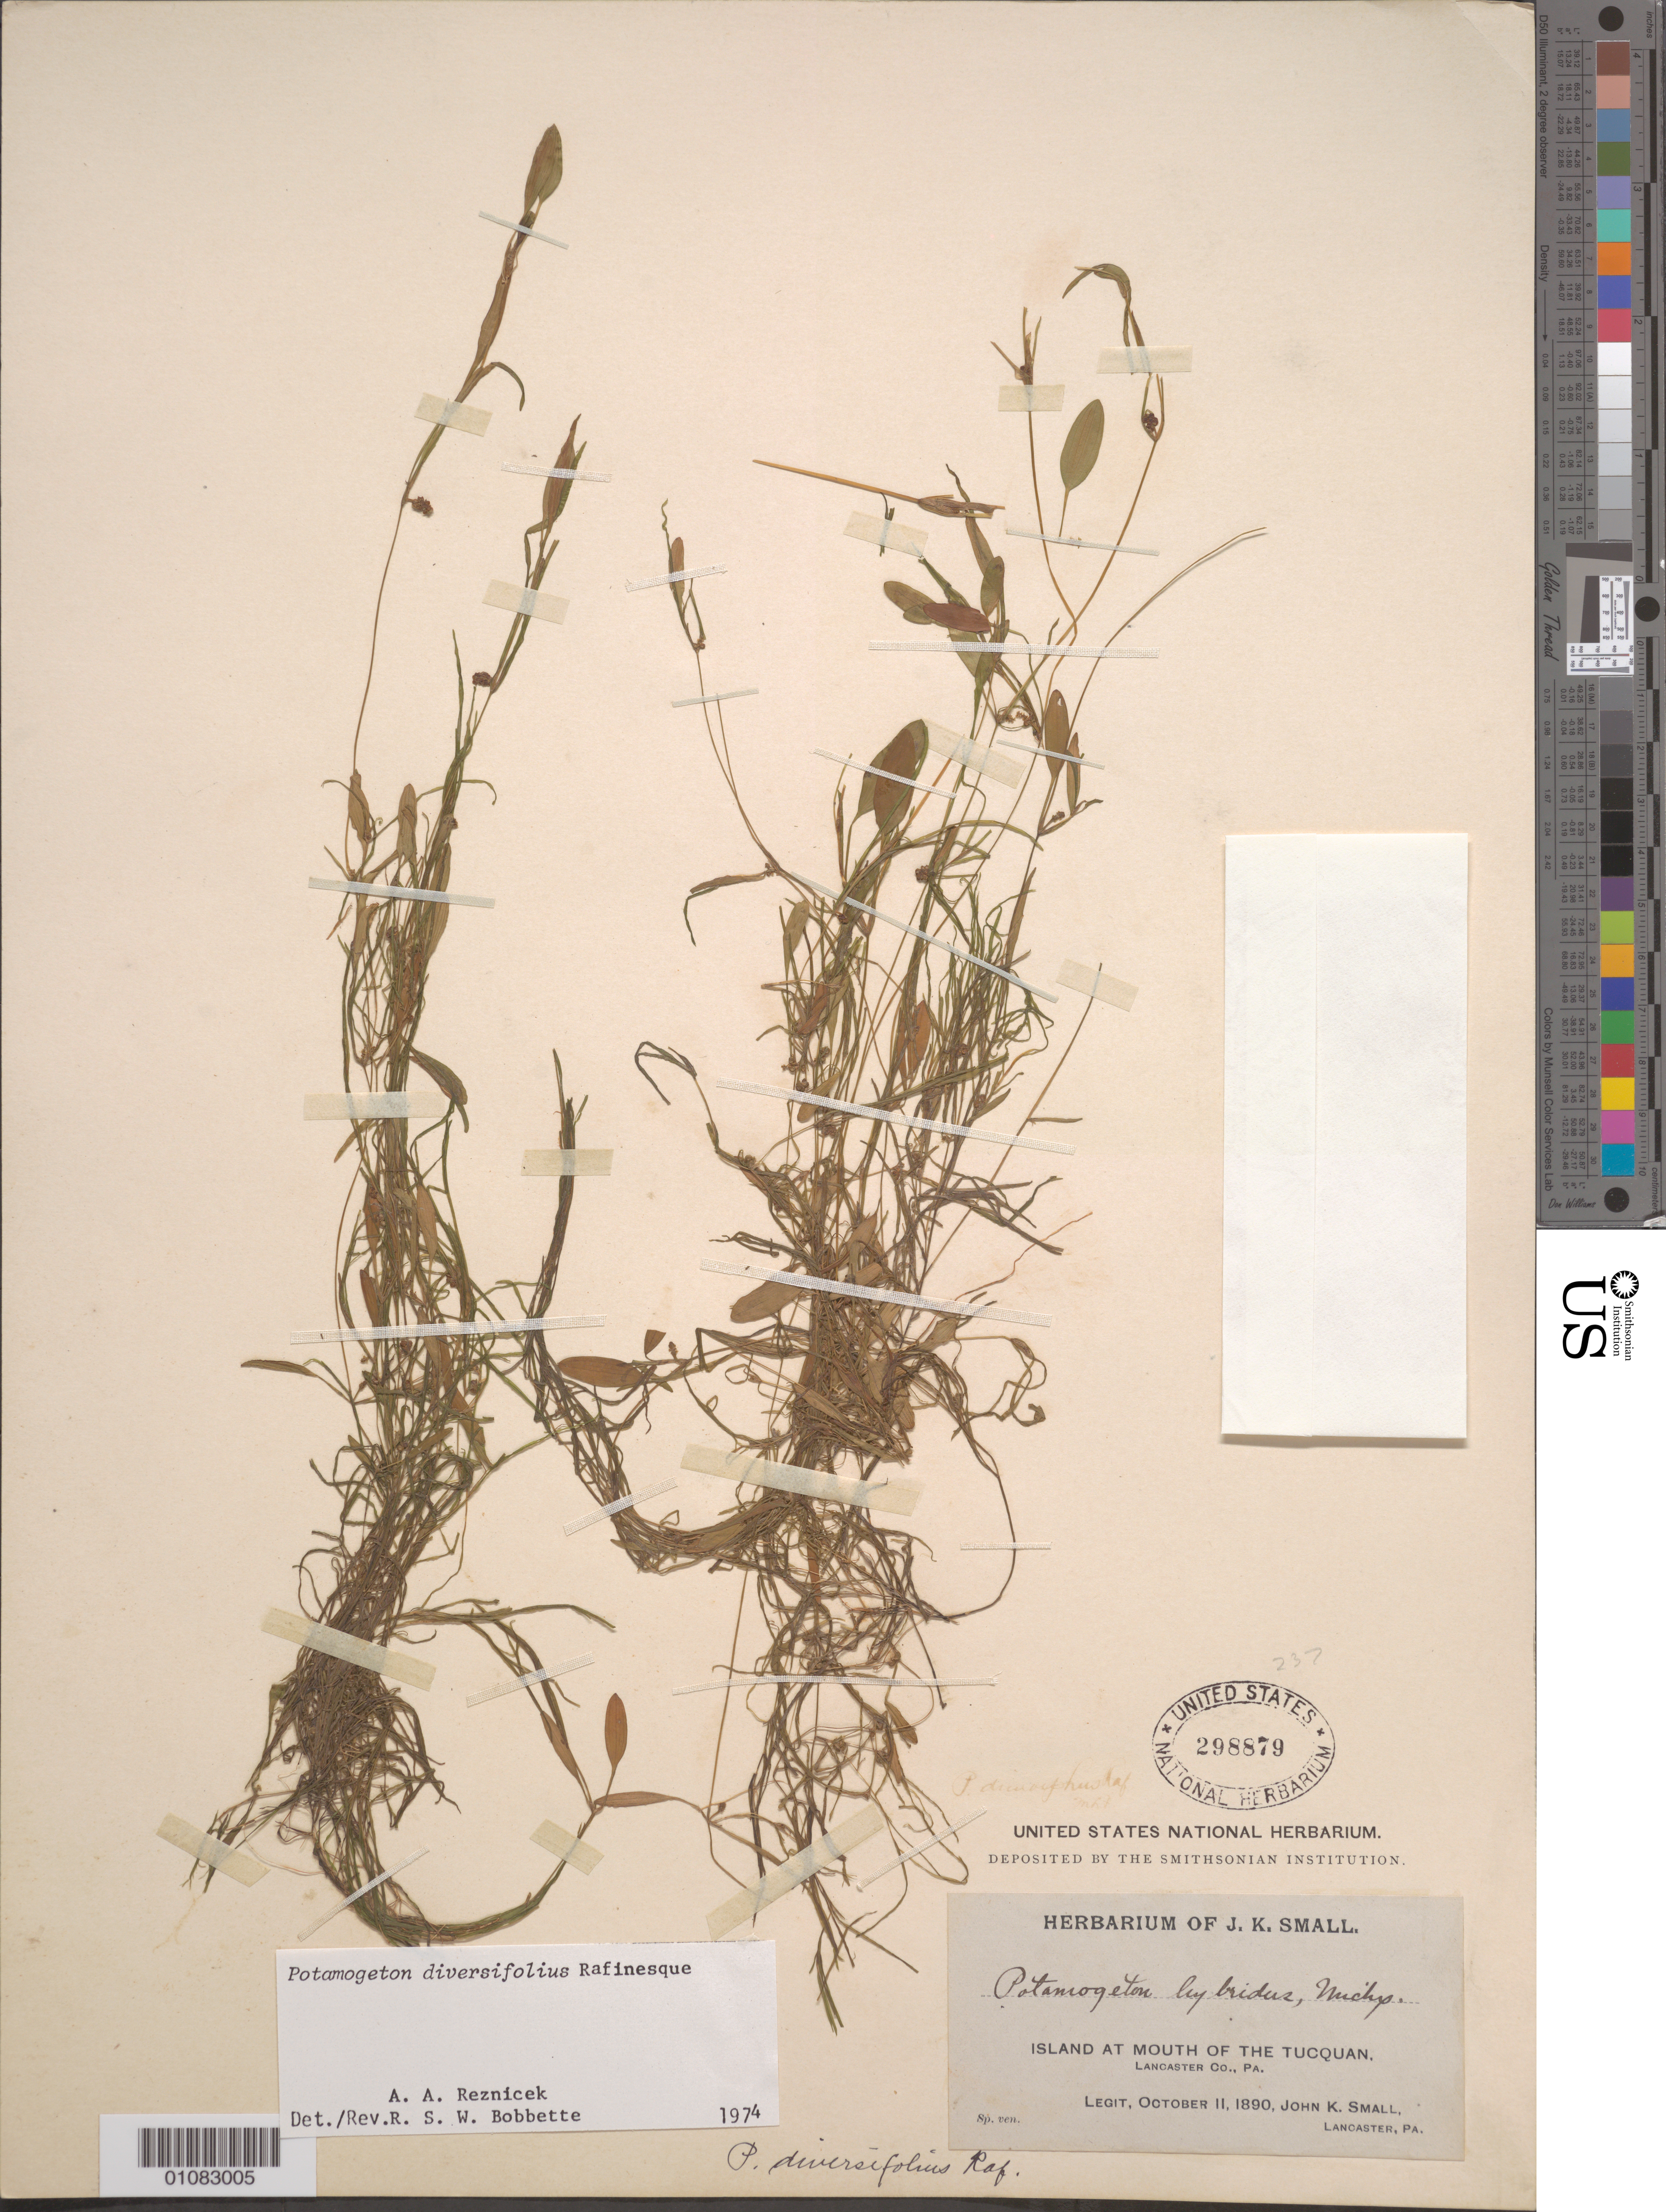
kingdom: Plantae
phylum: Tracheophyta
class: Liliopsida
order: Alismatales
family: Potamogetonaceae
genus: Potamogeton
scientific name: Potamogeton diversifolius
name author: Raf.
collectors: J. K. Small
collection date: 1890-10-11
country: United States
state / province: Pennsylvania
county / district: Lancaster County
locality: mouth of the Tucquan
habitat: Island at mouth of Tucquan.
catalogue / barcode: US 298879